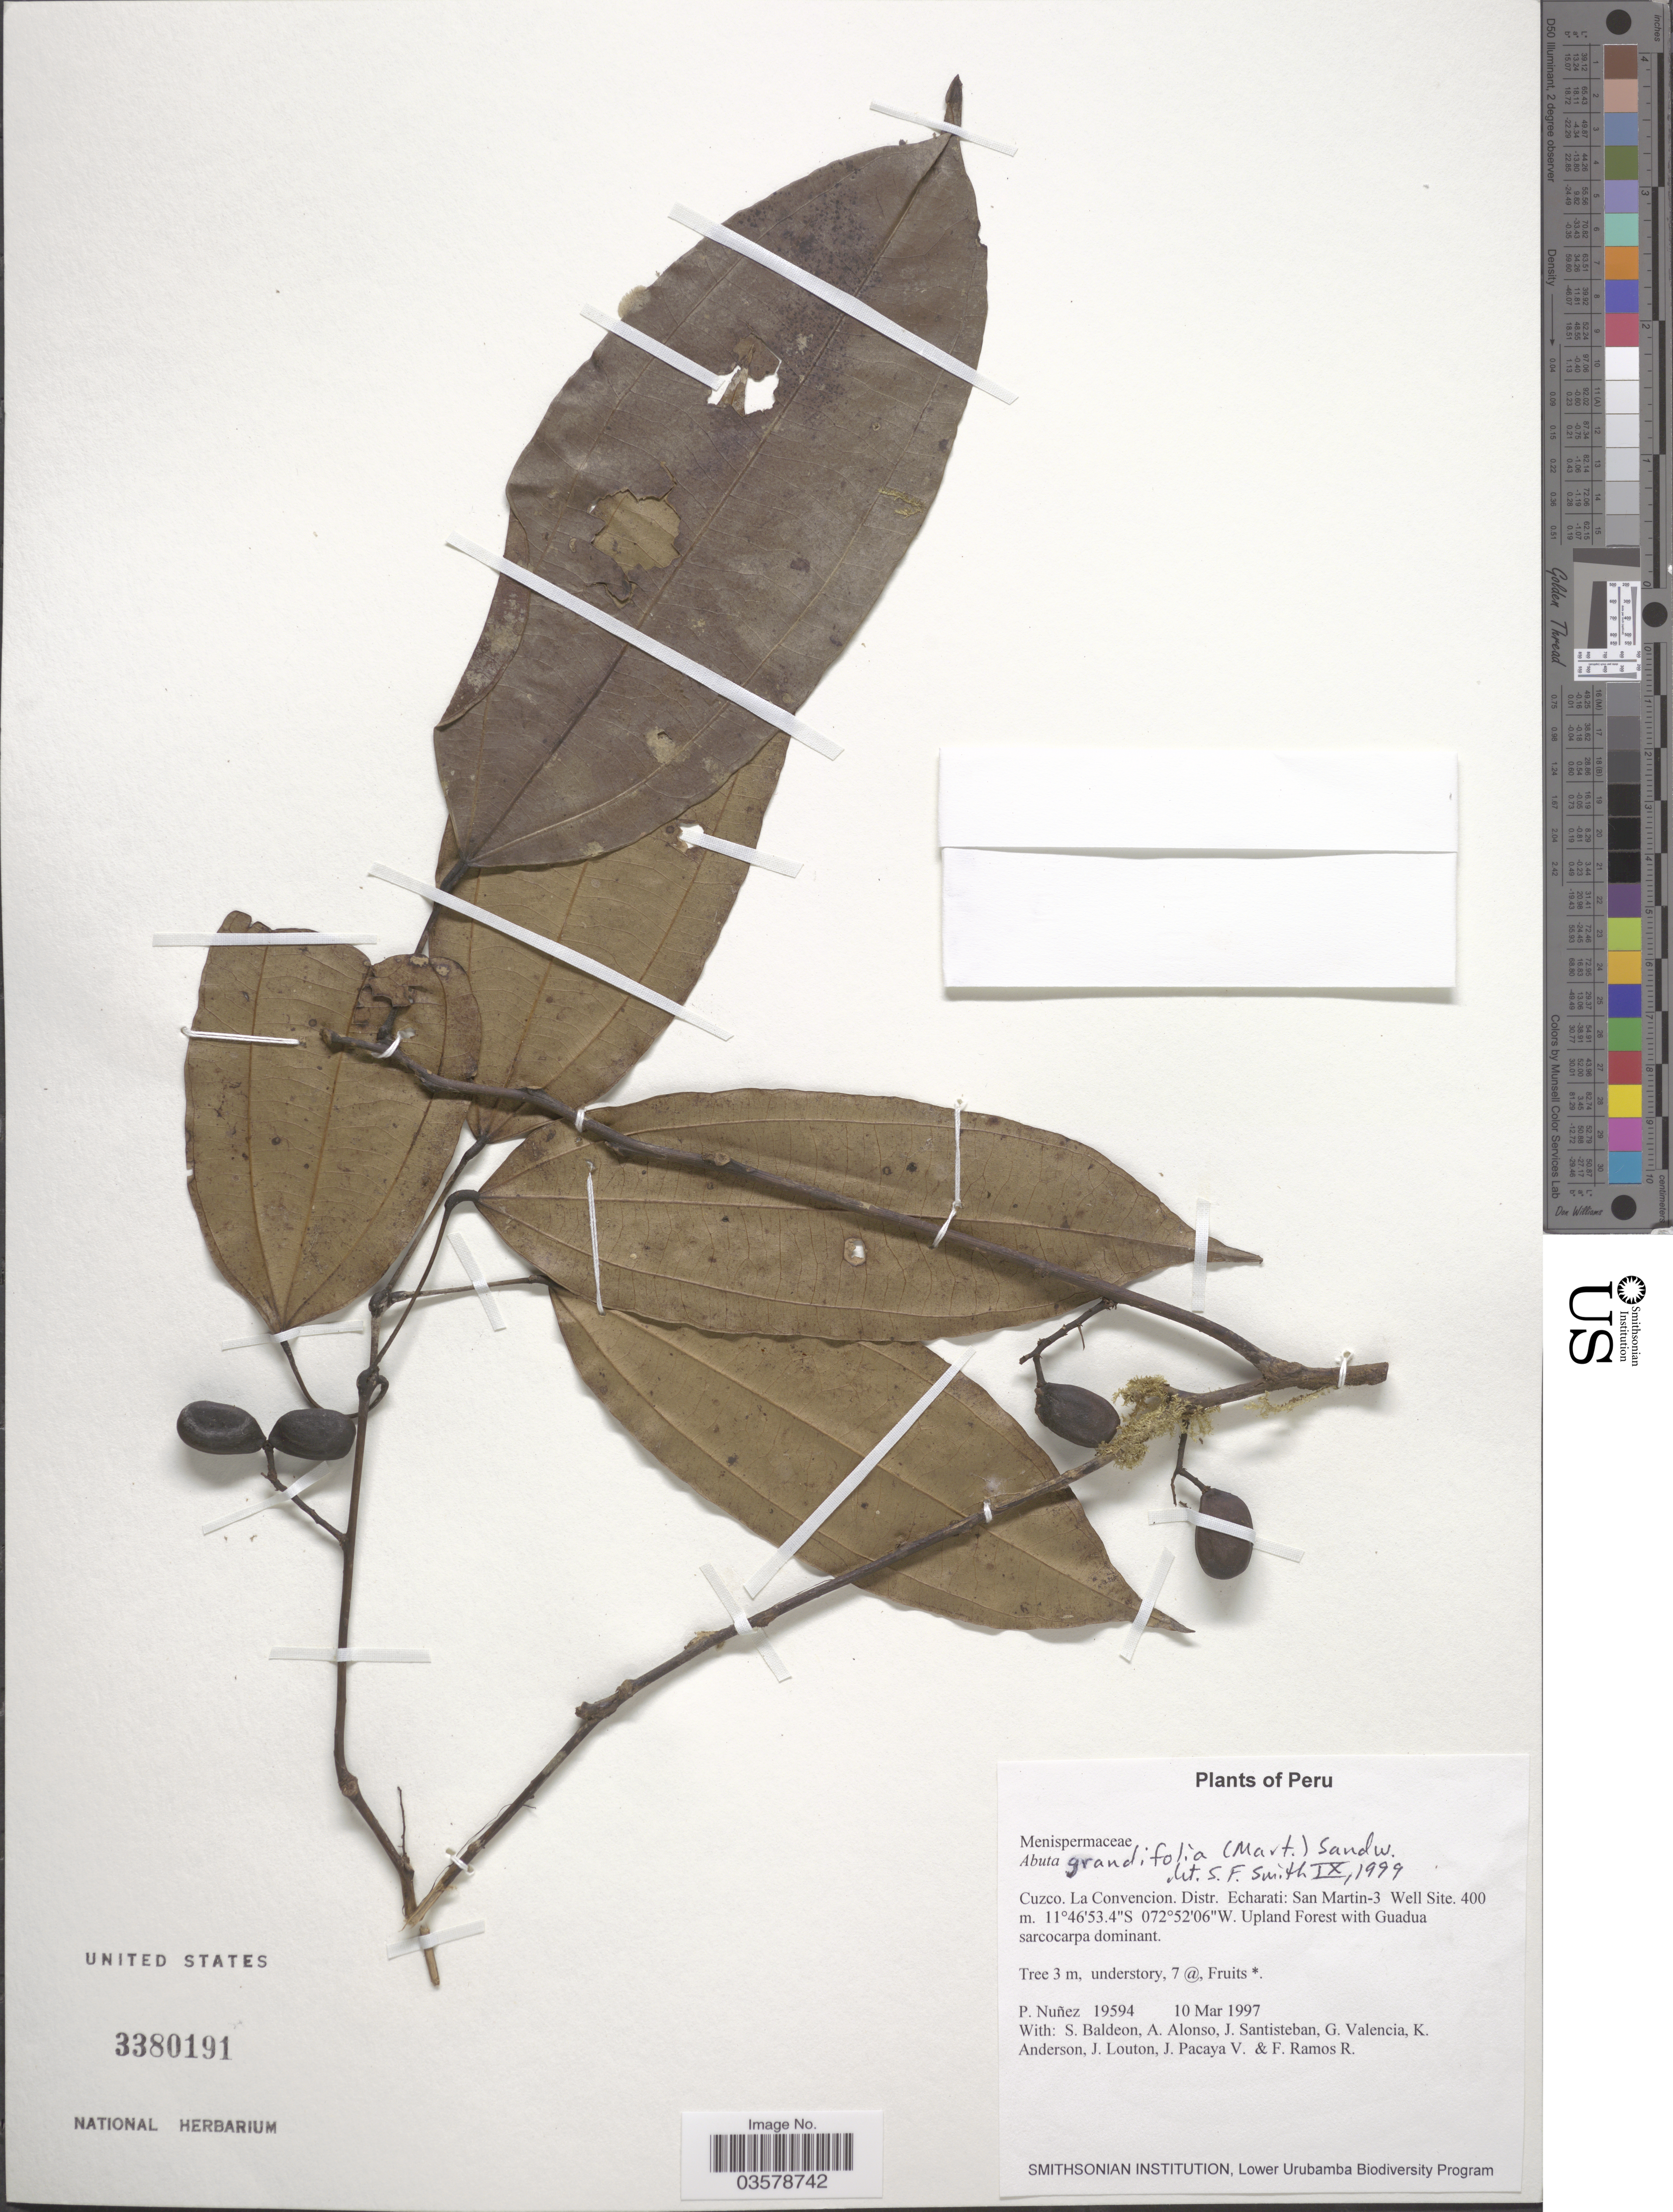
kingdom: Plantae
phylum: Tracheophyta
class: Magnoliopsida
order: Ranunculales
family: Menispermaceae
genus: Abuta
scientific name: Abuta grandifolia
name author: (Mart.) Sandwith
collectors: P. Nuñez V., S. Baldeon, A. Alonso, J. Santisteban & et al.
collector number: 19594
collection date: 1997-03-10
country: Peru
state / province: Cusco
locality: Cuzco. La Convencion, Distr. Echarati: San Martin-3 Well Site.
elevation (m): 400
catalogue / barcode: US 3380191